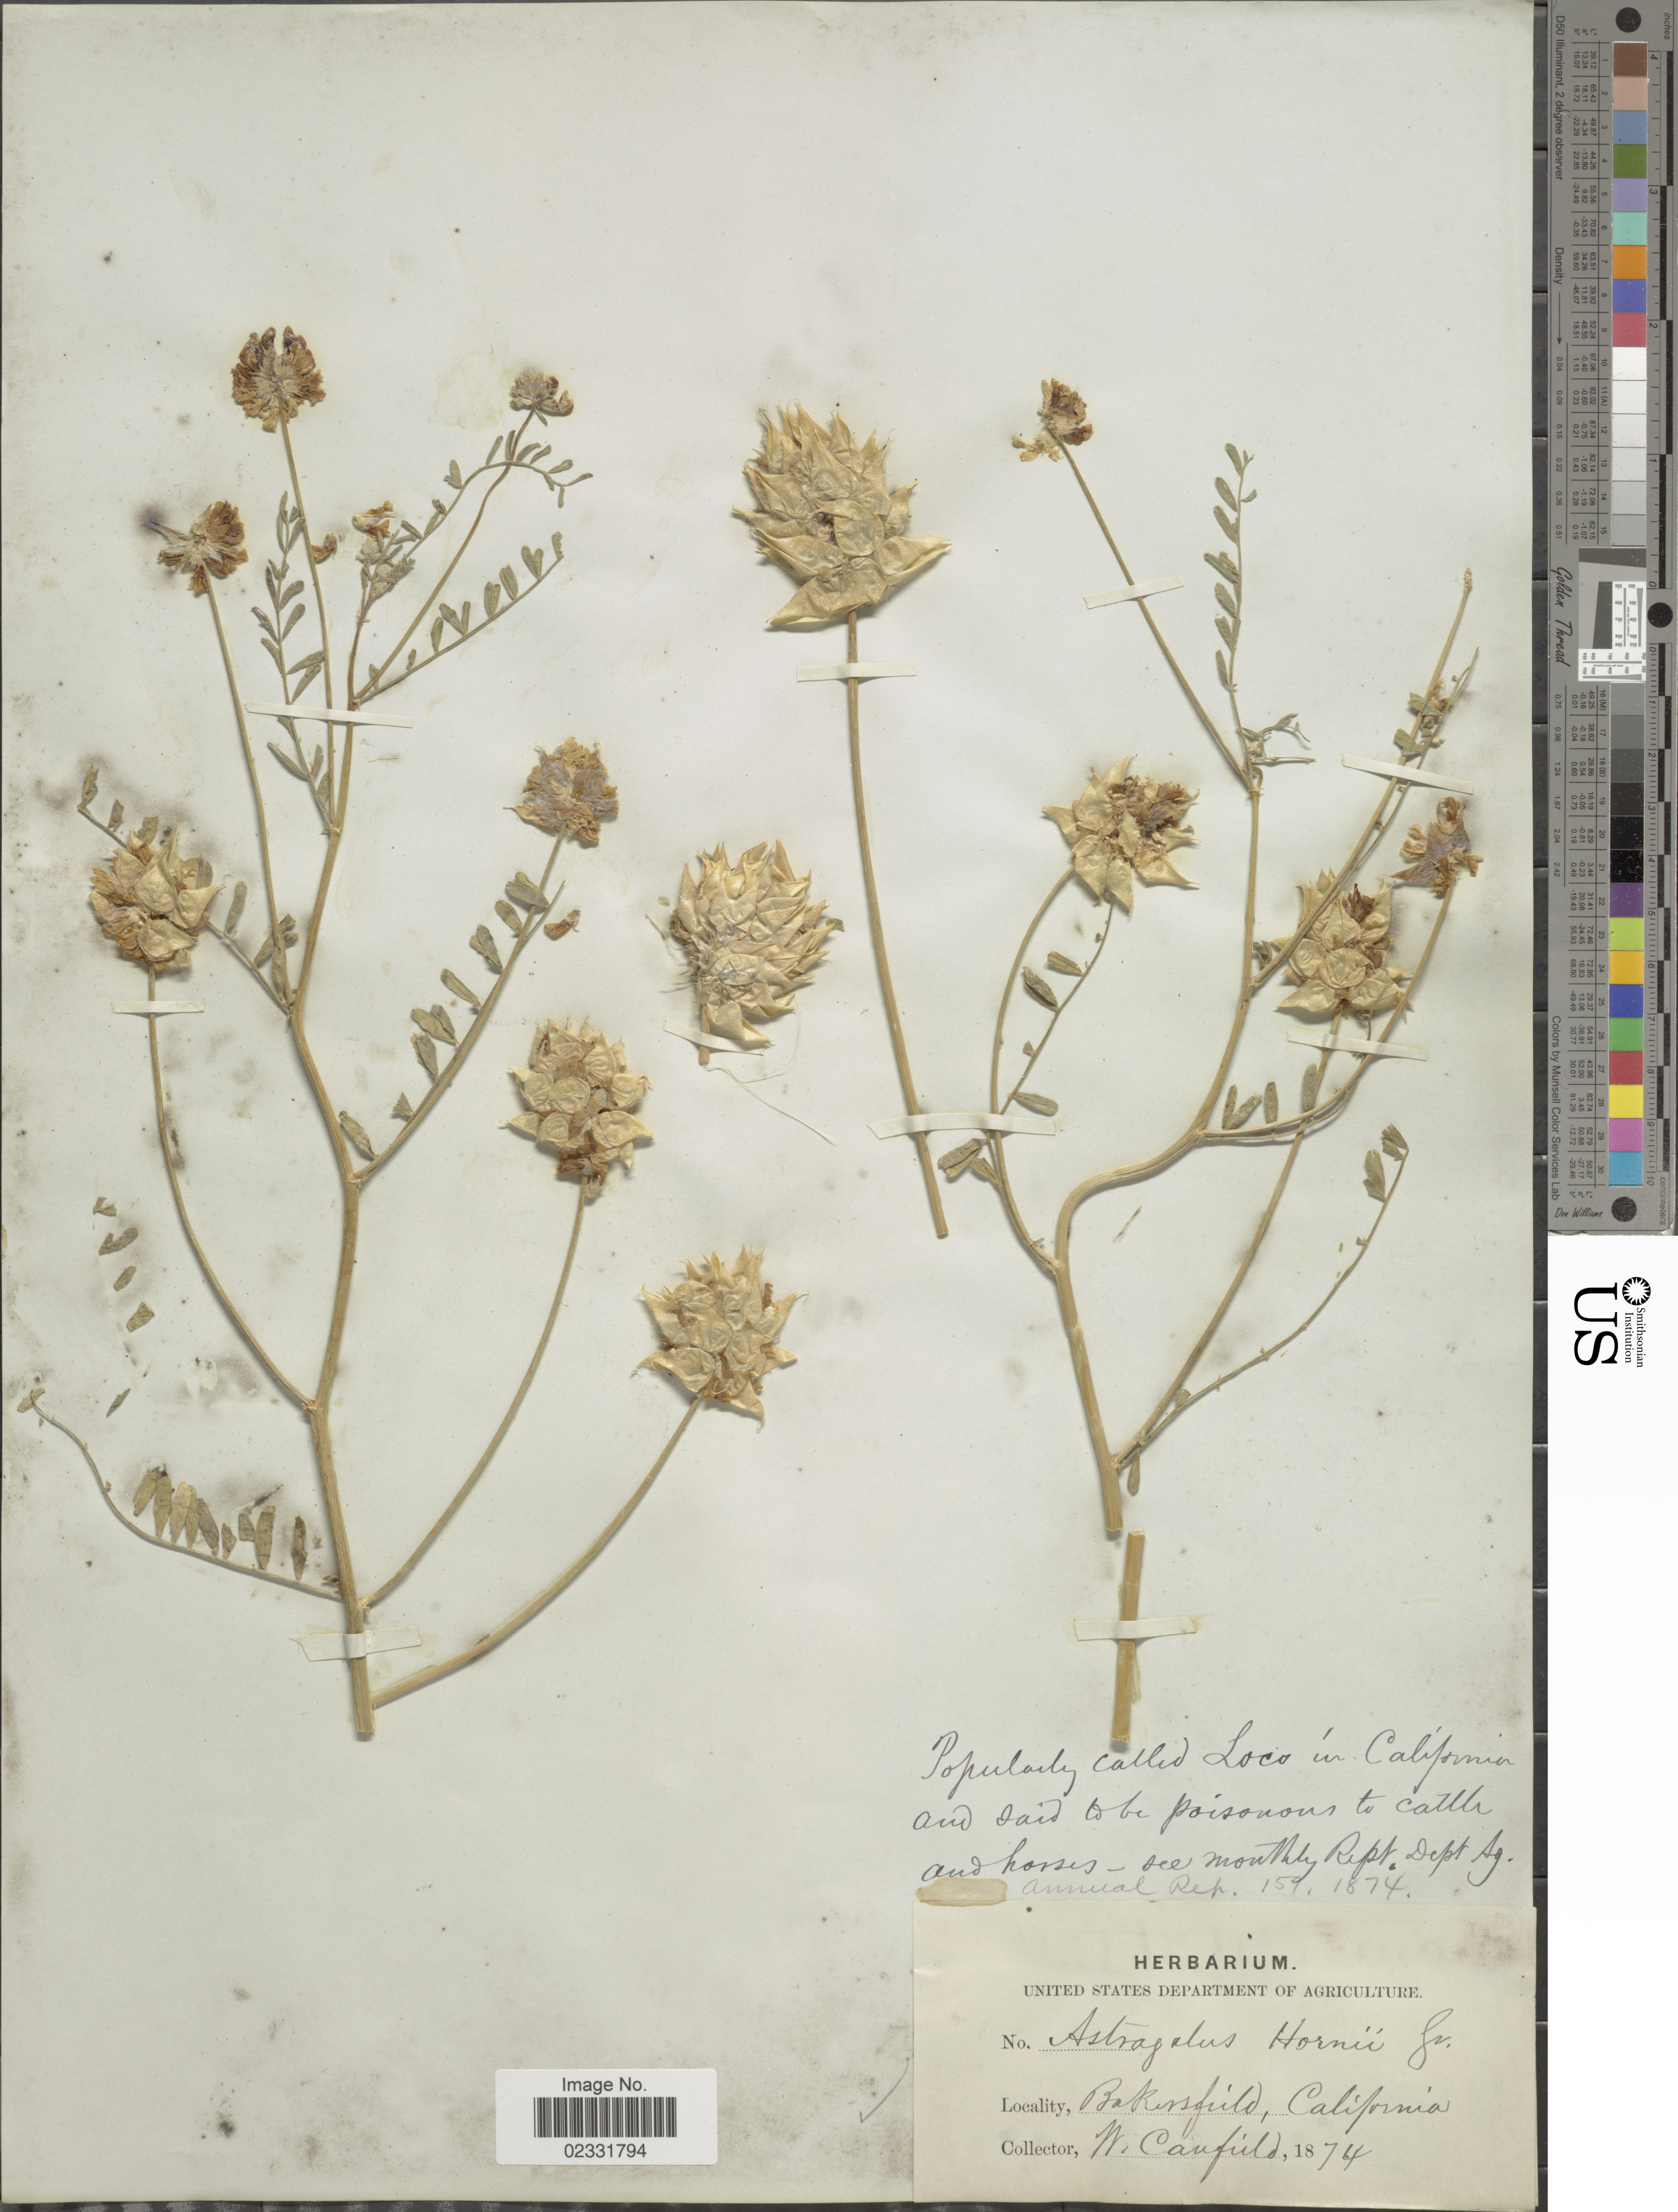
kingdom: Plantae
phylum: Tracheophyta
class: Magnoliopsida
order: Fabales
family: Fabaceae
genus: Astragalus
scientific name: Astragalus hornii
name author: A. Gray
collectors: W. Canfield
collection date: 1874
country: United States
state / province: California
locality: Bakersfield.